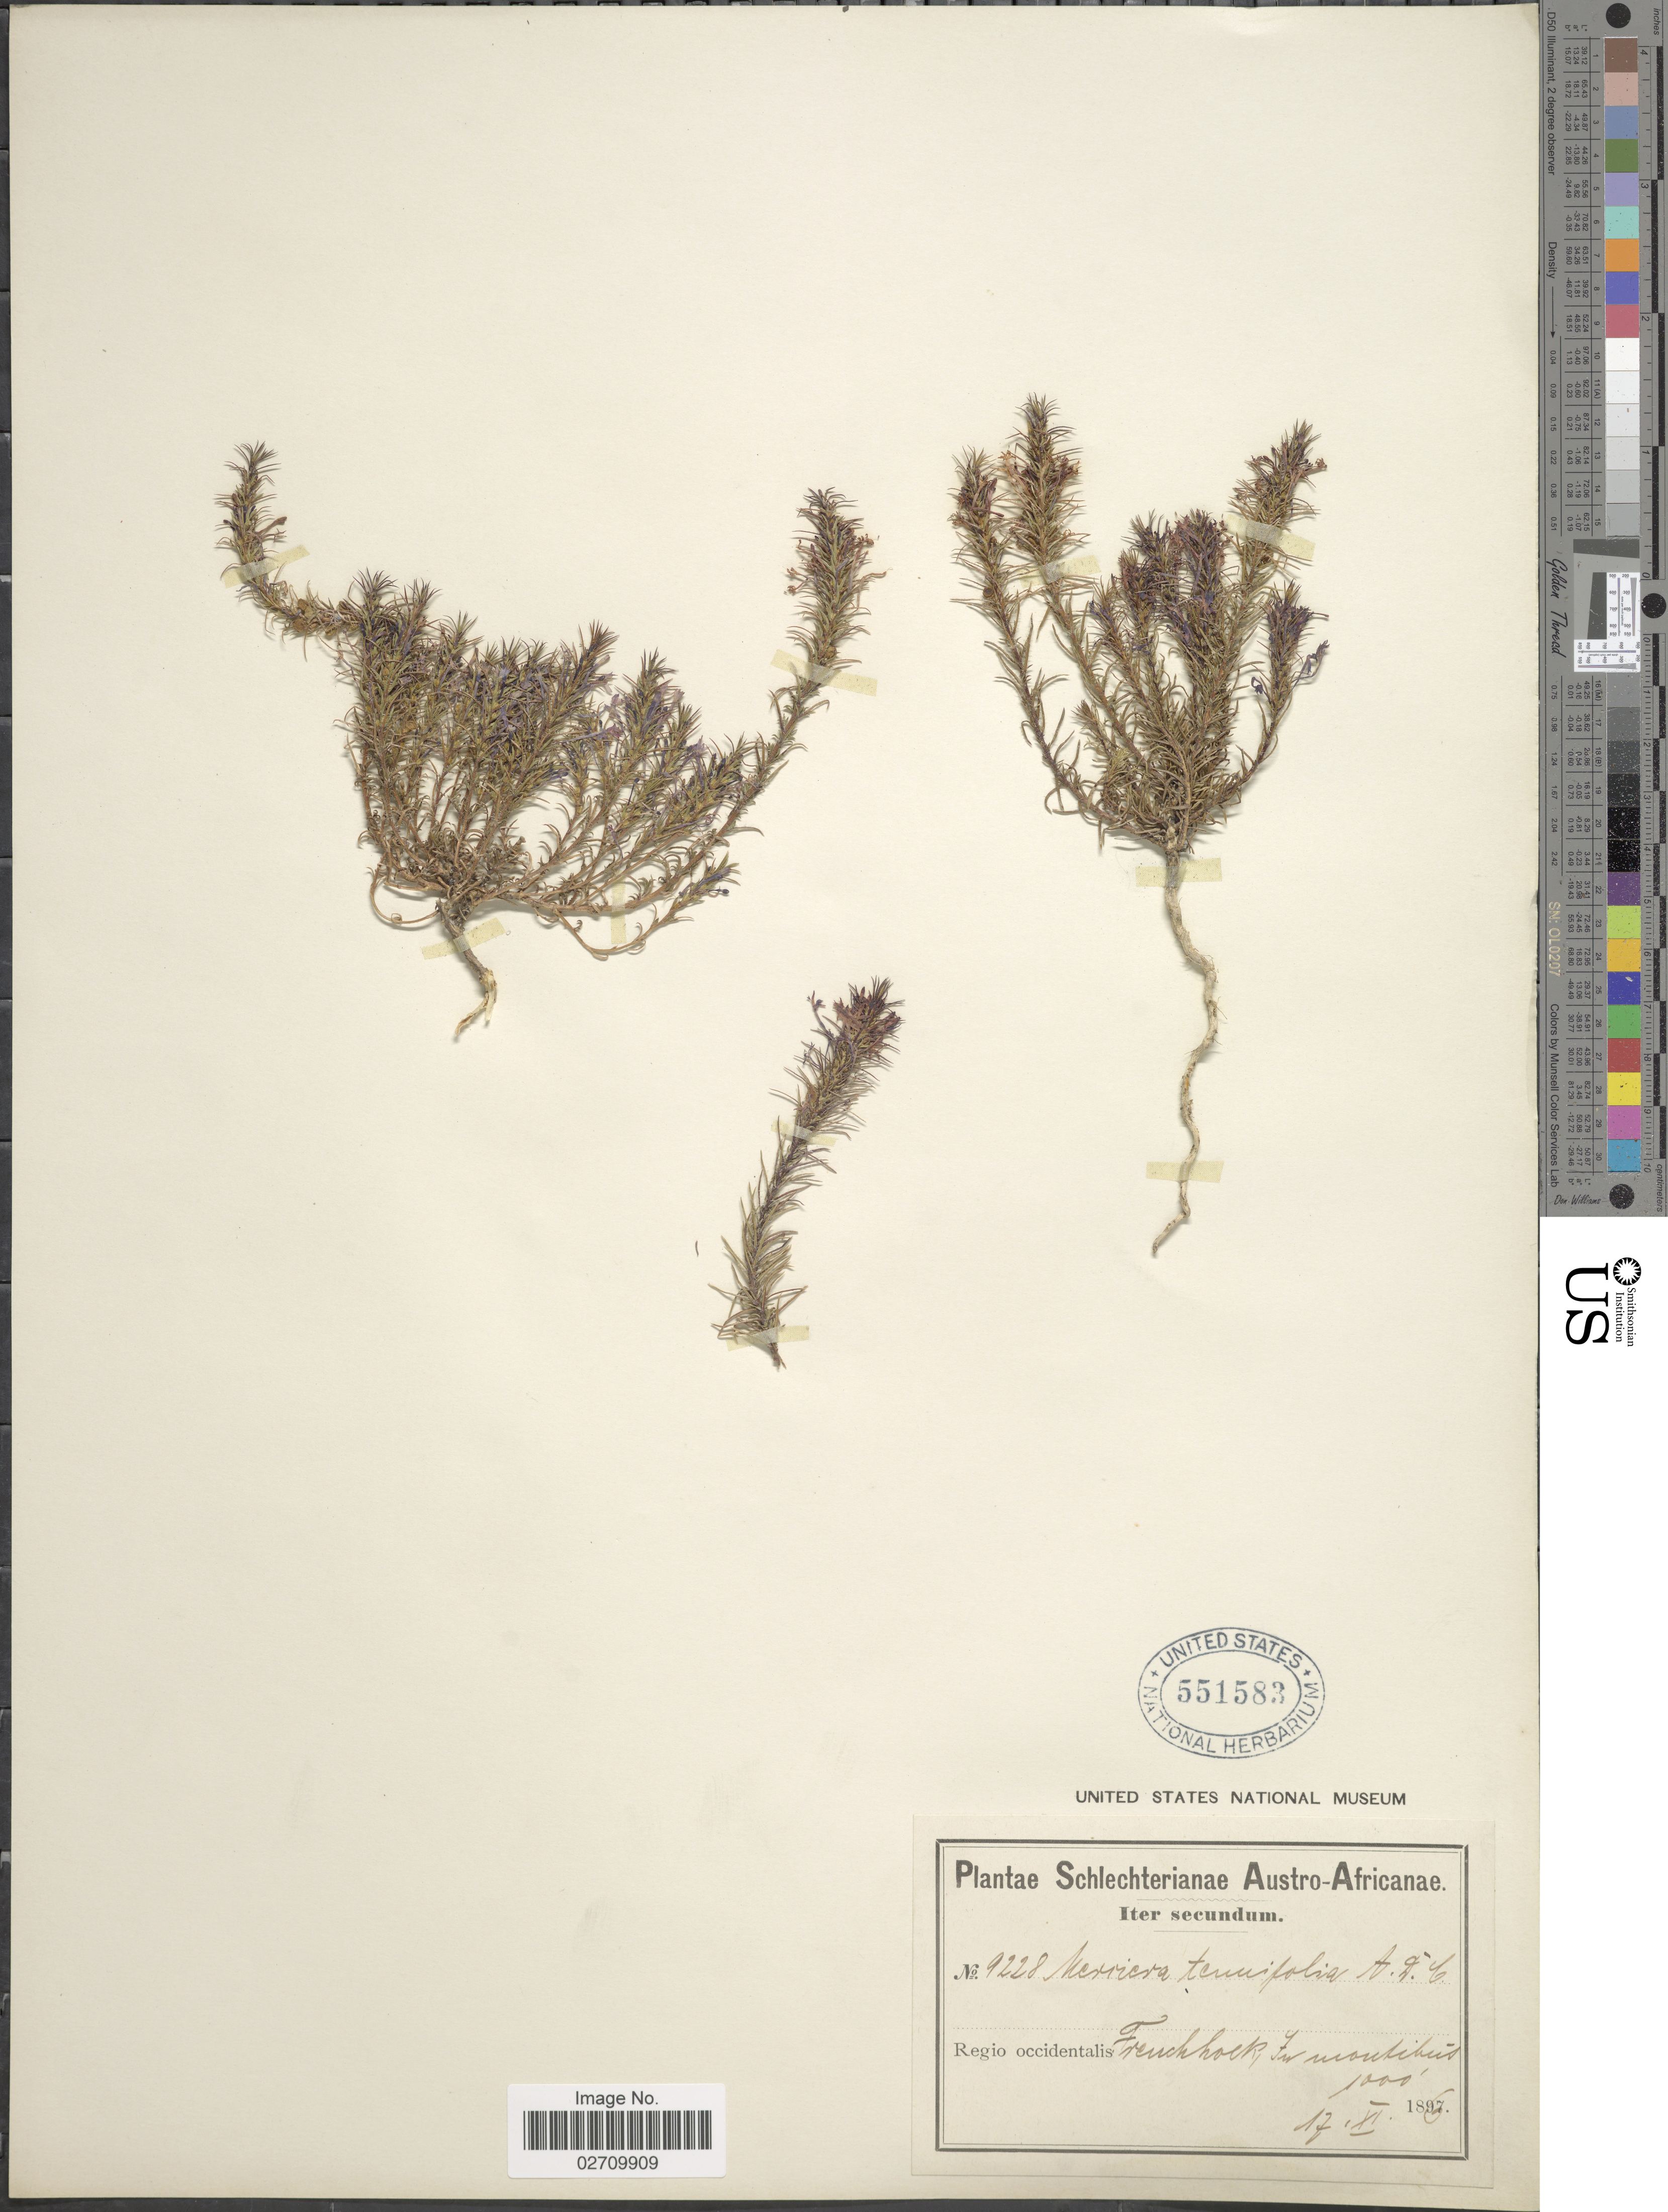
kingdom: Plantae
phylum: Tracheophyta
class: Magnoliopsida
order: Asterales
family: Campanulaceae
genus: Merciera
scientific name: Merciera tenuifolia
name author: (L. f.) A. DC.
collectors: Schlechter, --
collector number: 9228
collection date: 1896-11-17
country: South Africa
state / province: Western Cape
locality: Austro-Africanae, Regio occidentalis, Frenchhoek, in montibus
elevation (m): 305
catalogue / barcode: US 551583